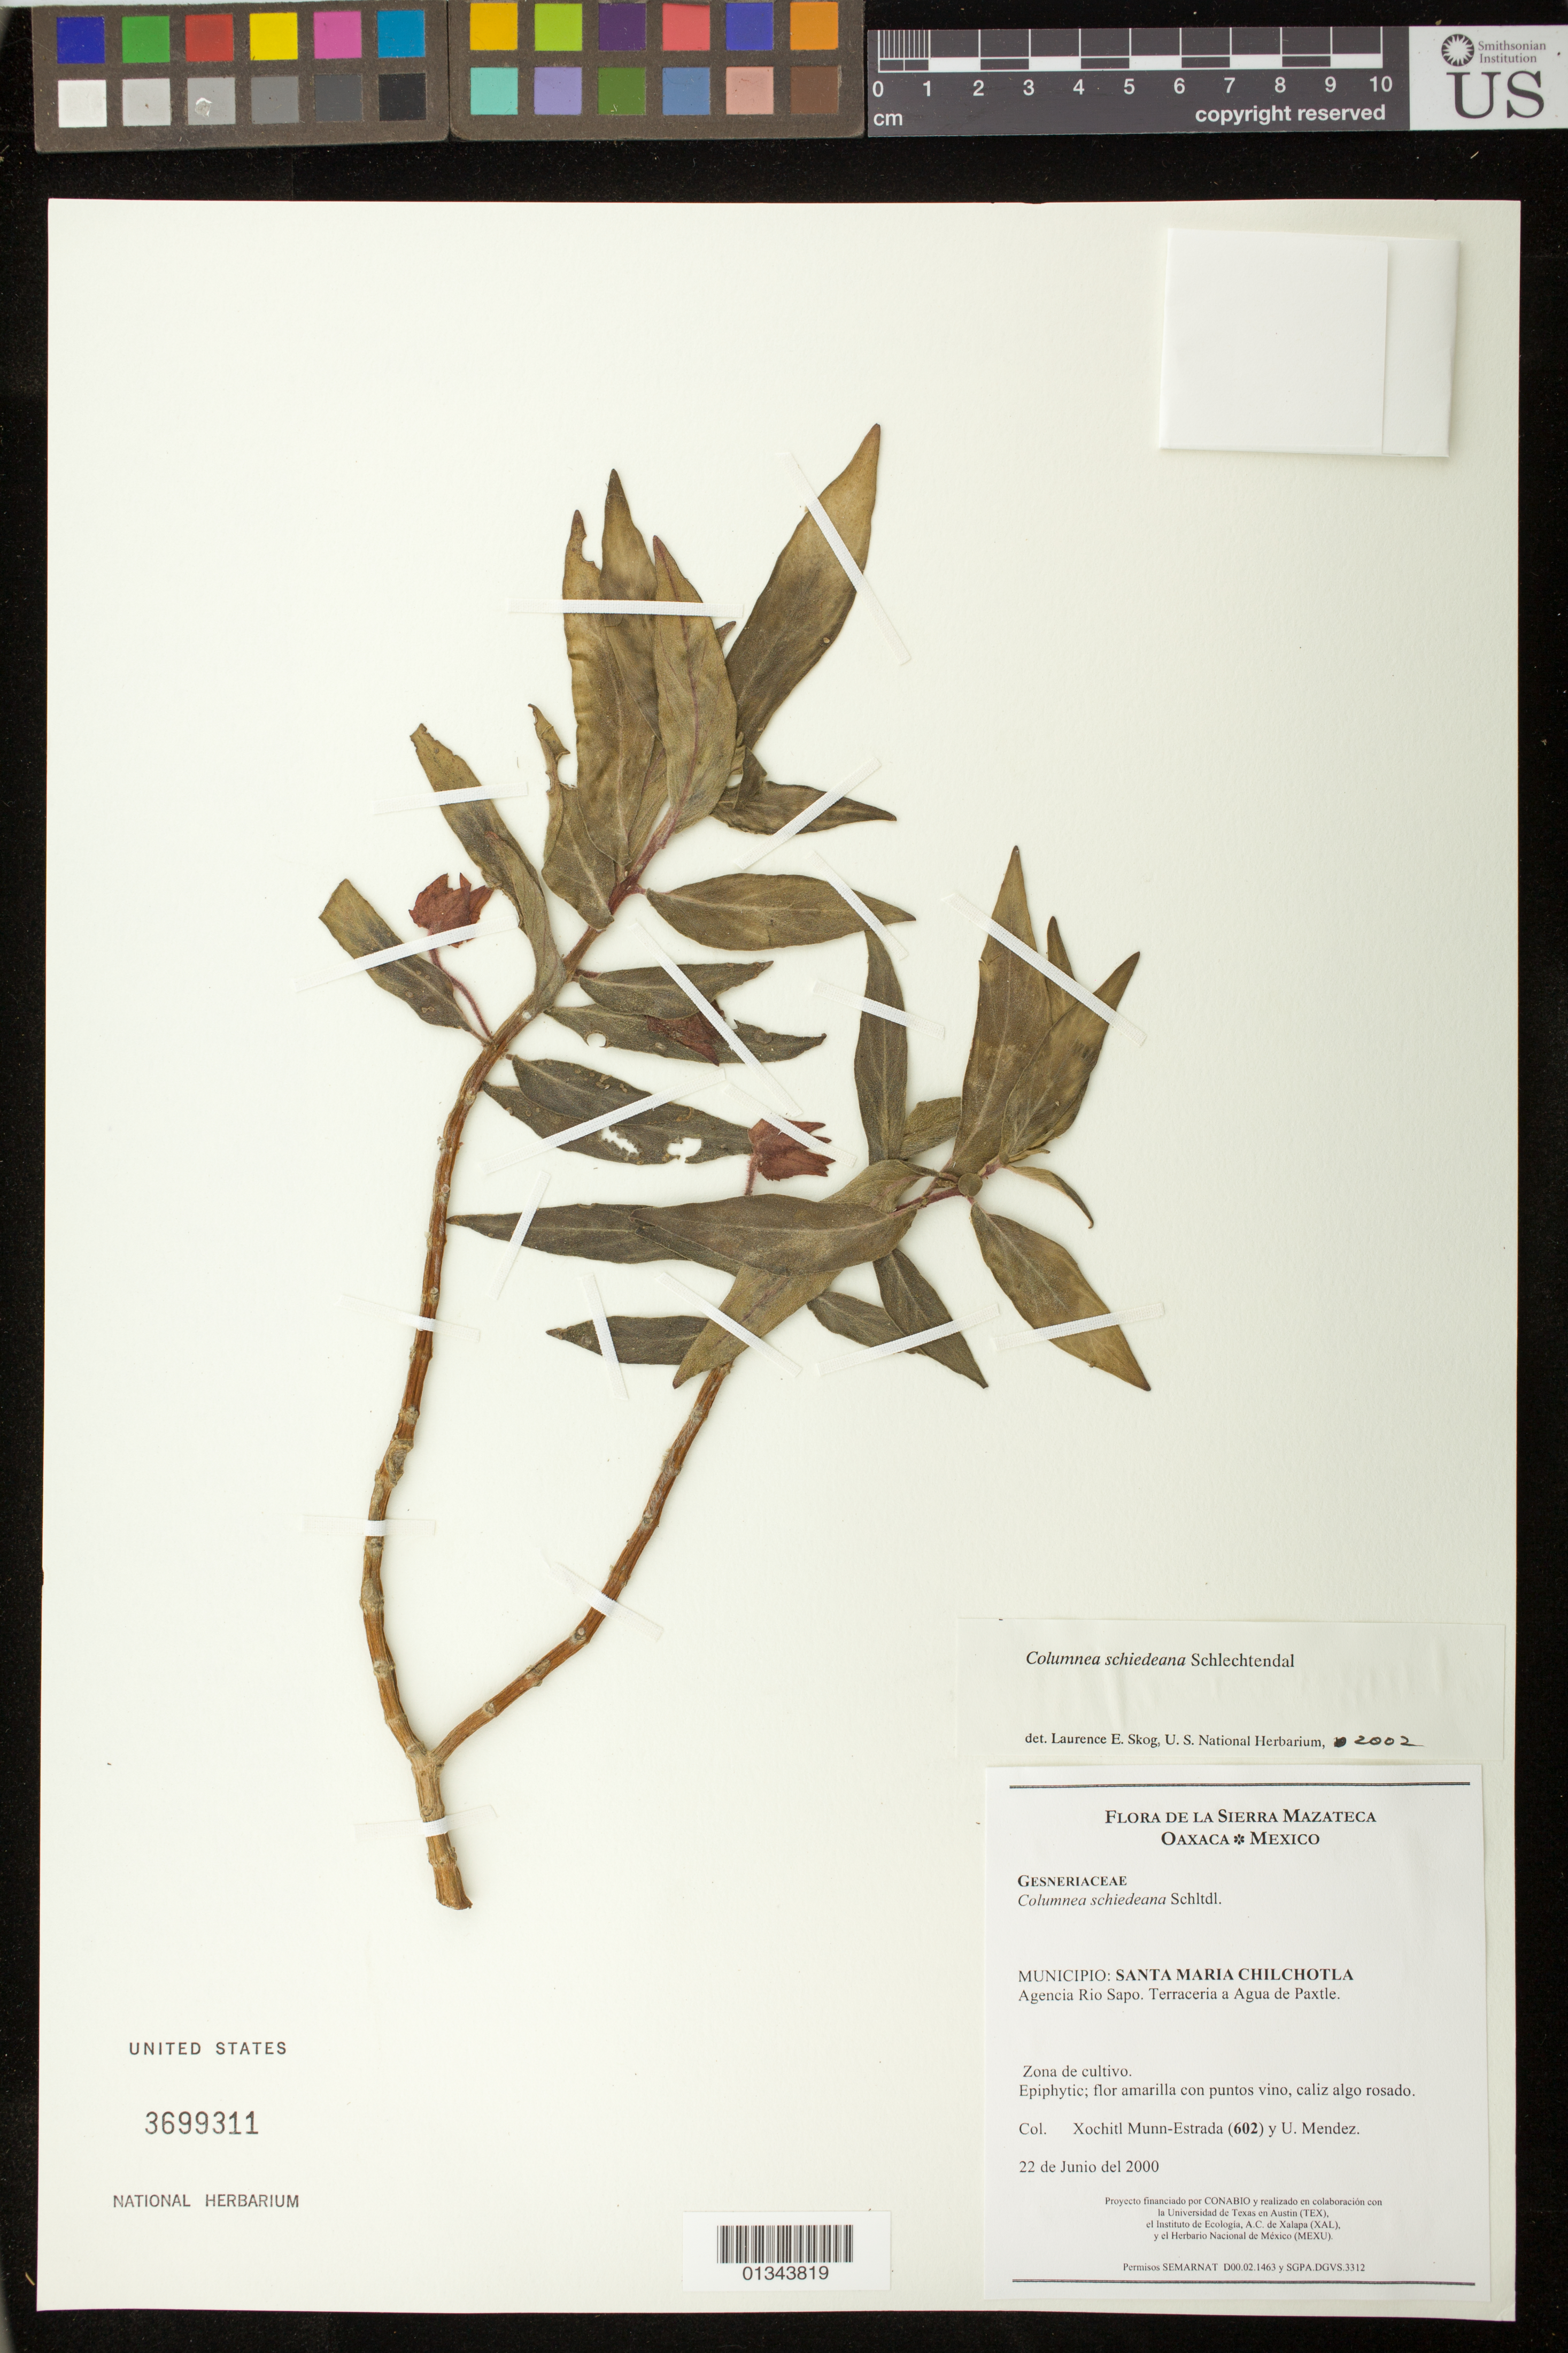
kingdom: Plantae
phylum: Tracheophyta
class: Magnoliopsida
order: Lamiales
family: Gesneriaceae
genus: Columnea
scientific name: Columnea schiedeana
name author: Schltdl.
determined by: Skog, Laurence E.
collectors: X. Munn-Estrada & U. Mendez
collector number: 602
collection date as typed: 22 de junio del 2000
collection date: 2000-06-22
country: Mexico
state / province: Oaxaca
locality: Santa Maria Chilchotla, Agencia Rio Sapo. Terraceria a Agua de Paxtle.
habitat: Zona de cultivo.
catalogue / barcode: US 3699311